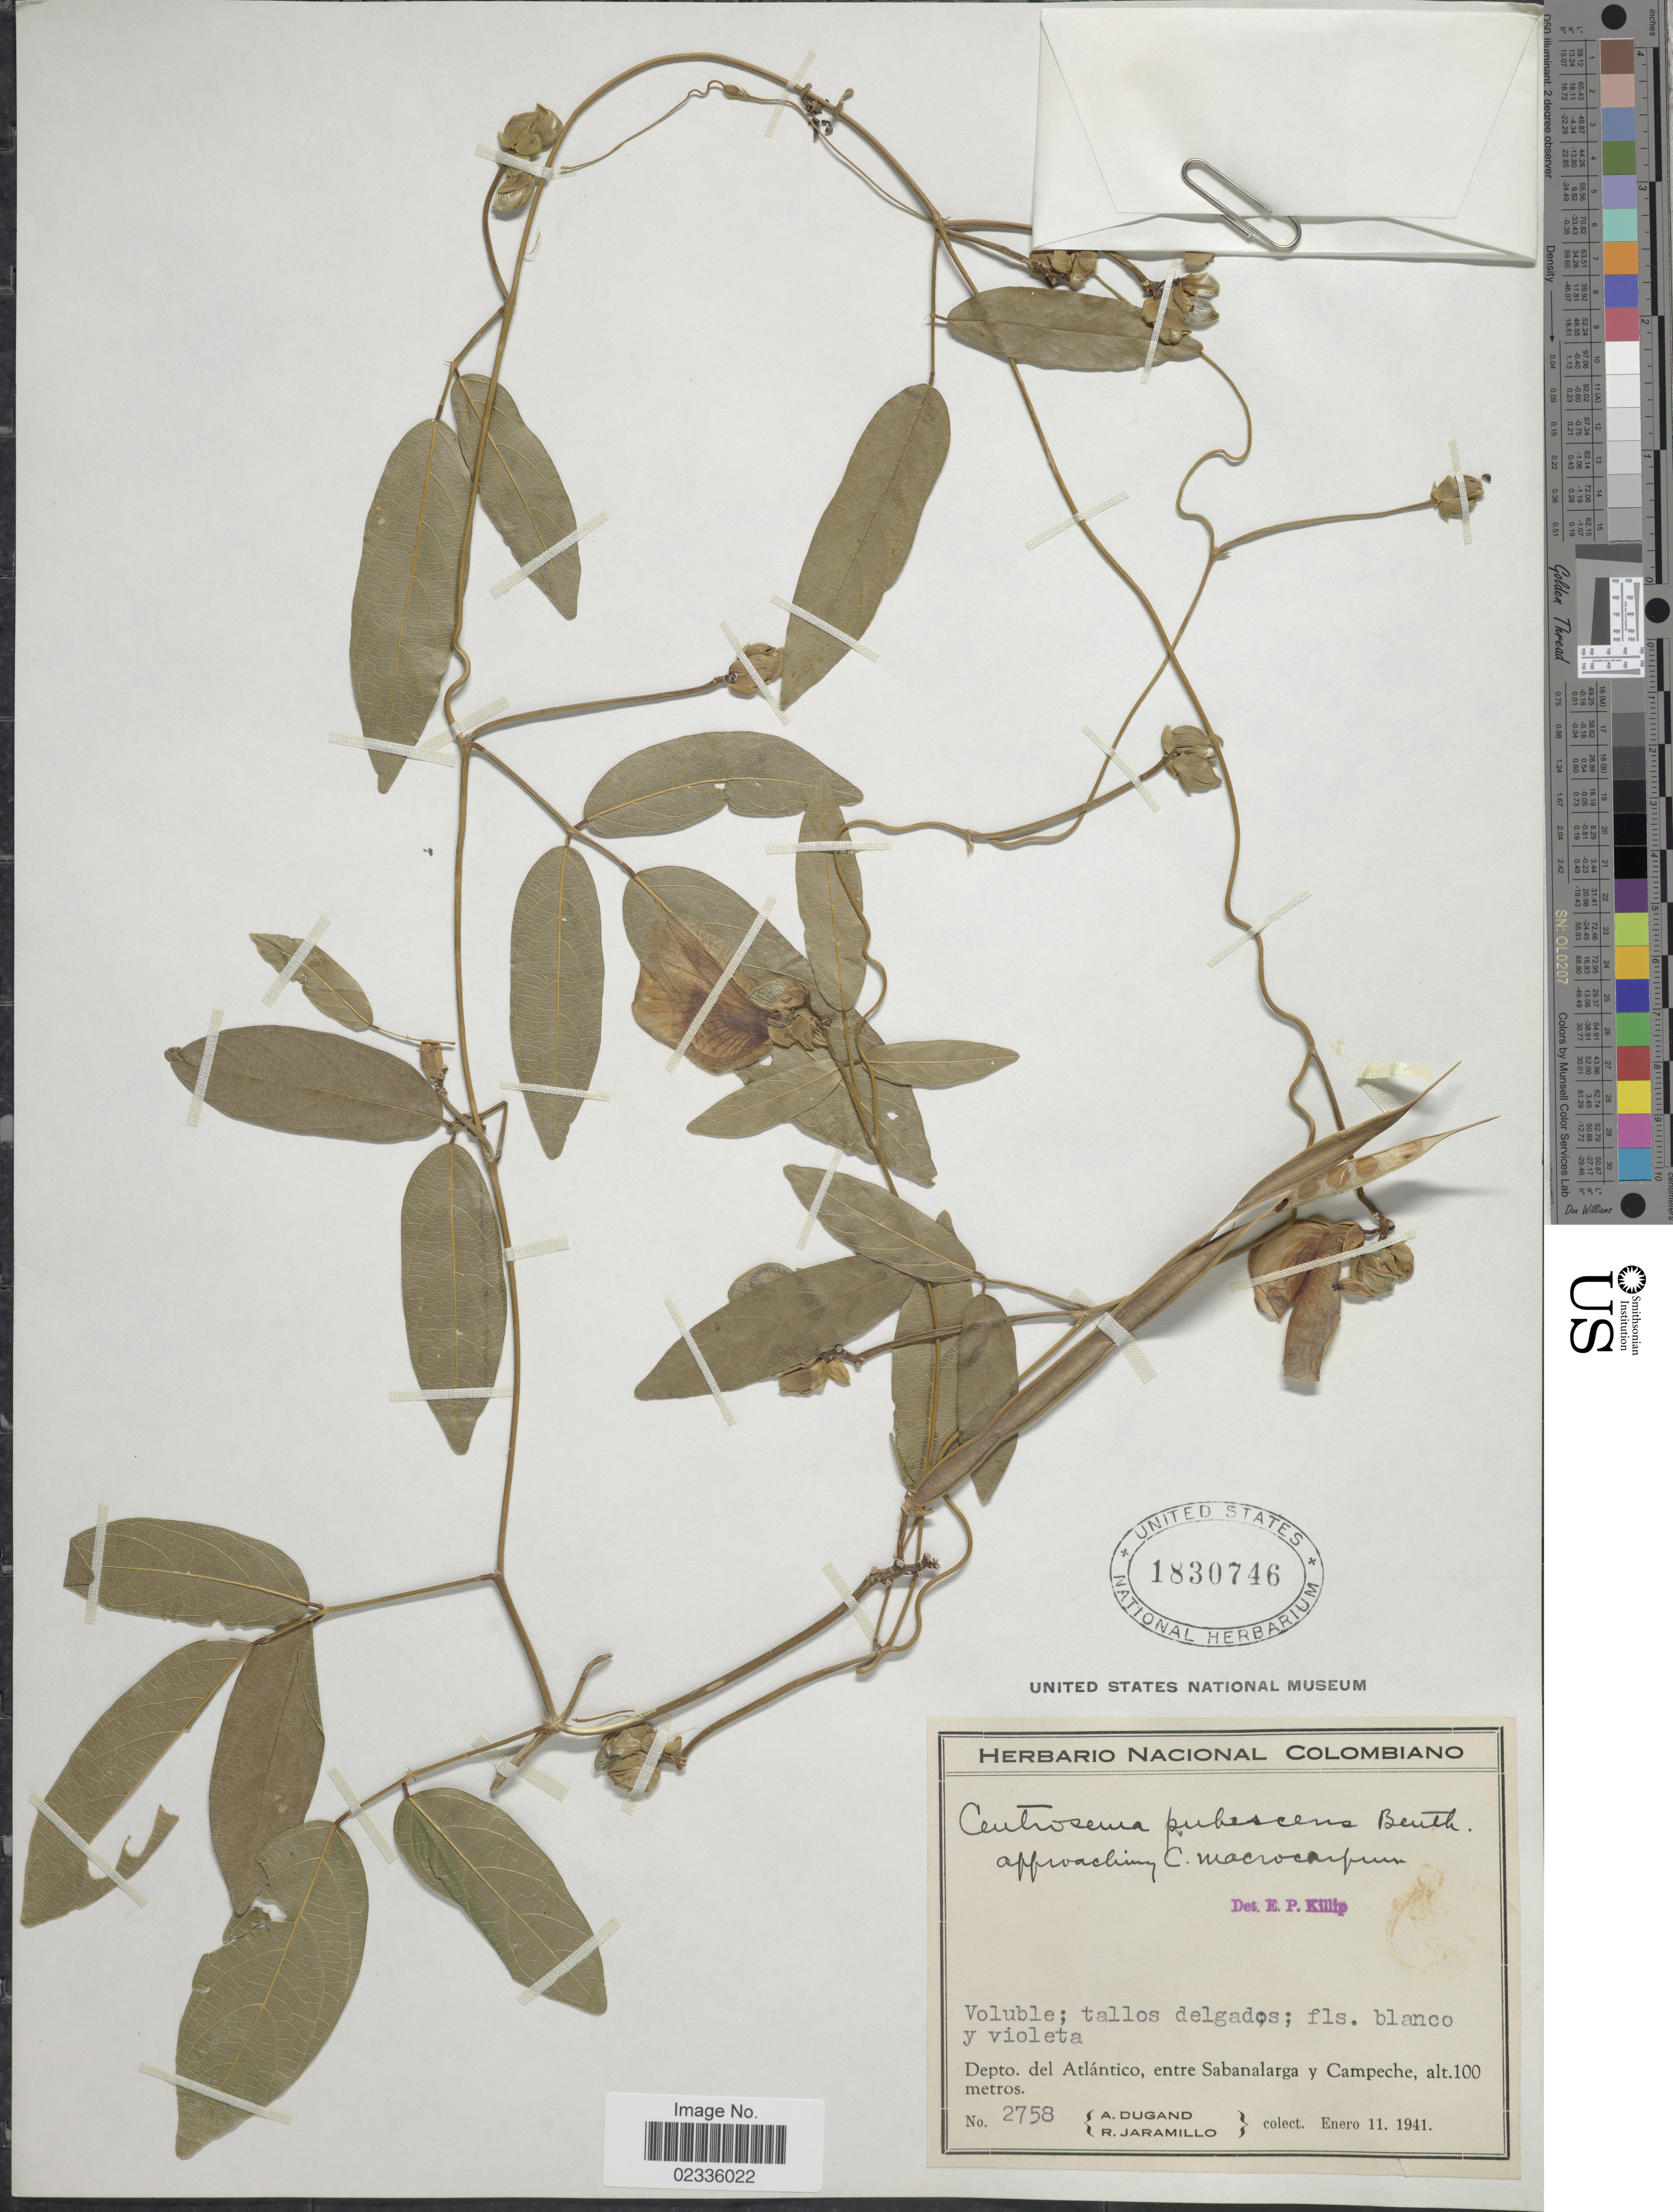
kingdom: Plantae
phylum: Tracheophyta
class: Magnoliopsida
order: Fabales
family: Fabaceae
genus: Centrosema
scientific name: Centrosema pubescens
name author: Benth.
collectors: A. Dugand & R. Jaramillo M.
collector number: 2758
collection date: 1941-01-11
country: Colombia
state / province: Atlántico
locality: Entre Sabanalarga y Campeche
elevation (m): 100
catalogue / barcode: US 1830746